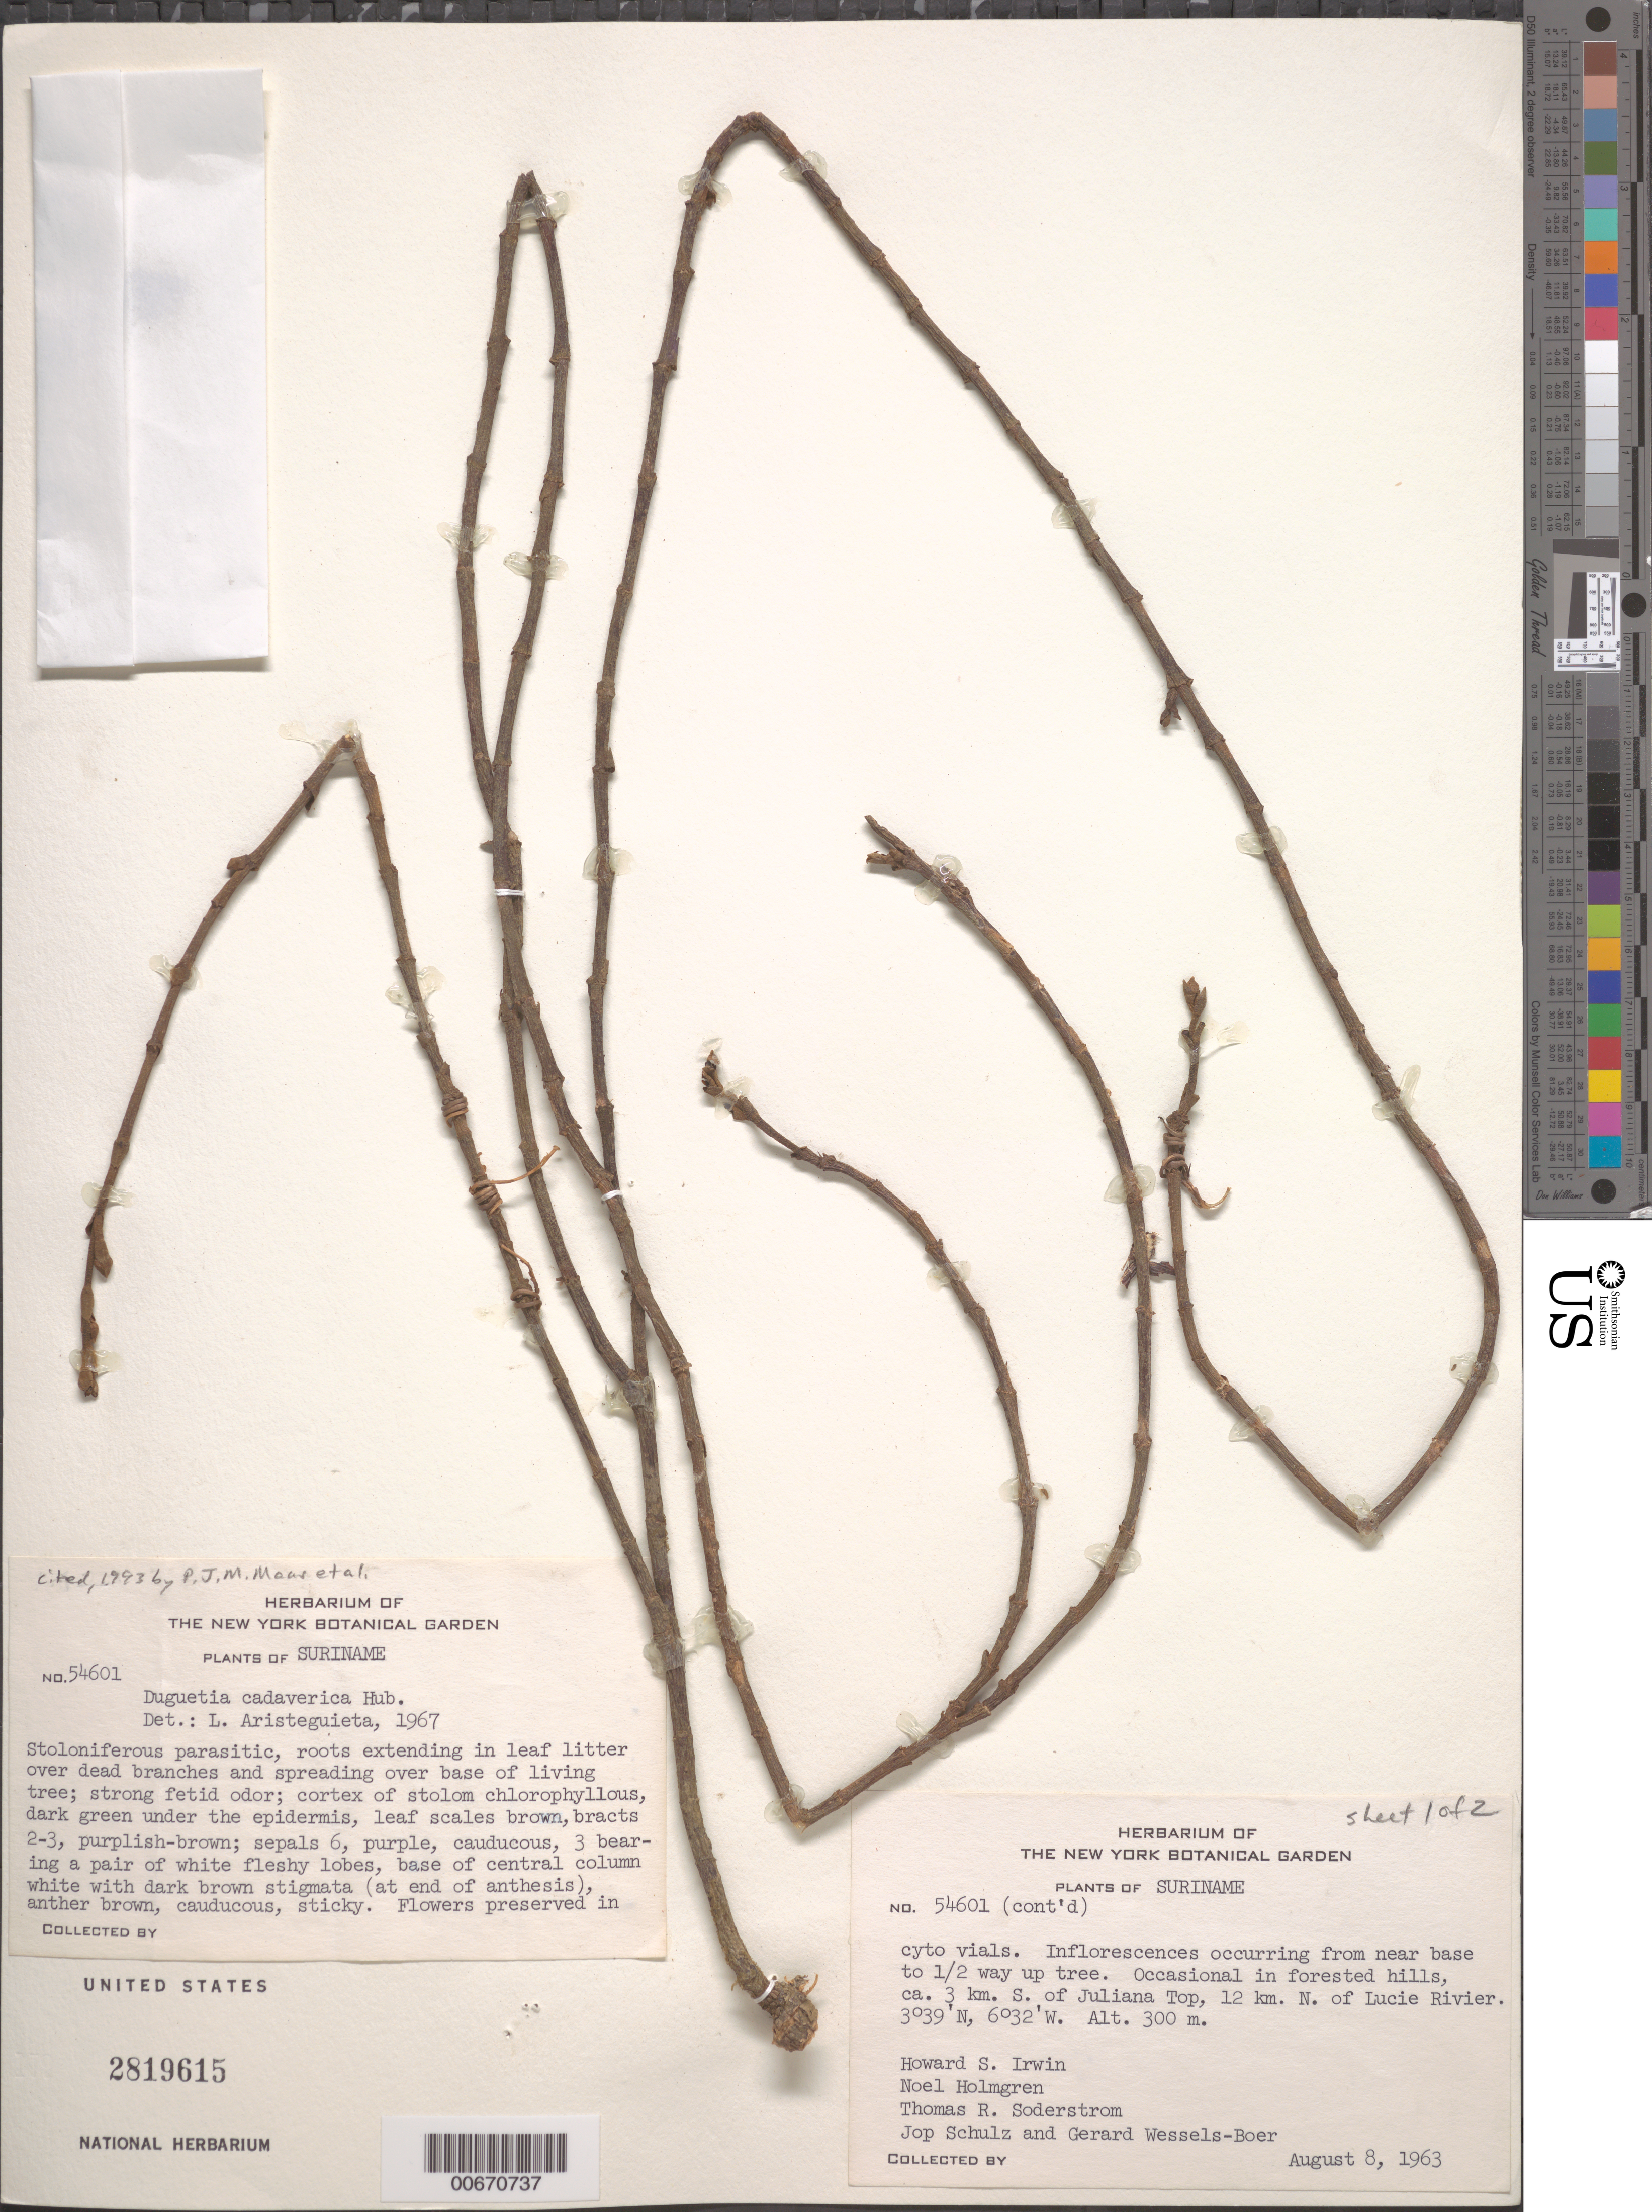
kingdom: Plantae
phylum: Tracheophyta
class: Magnoliopsida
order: Magnoliales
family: Annonaceae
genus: Duguetia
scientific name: Duguetia cadaverica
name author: Huber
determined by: Maas, Paul J. M.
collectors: H. Irwin, G. T. Prance, T. R. Soderstrom & N. H. Holmgren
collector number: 54601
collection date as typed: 8-Aug-63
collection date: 1963-08-08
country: Suriname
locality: Wilhelminagebergte (Wilhelmina Mts.), 3 km S of Juliana Top, 12 km N of Lucie R.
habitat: Forested hills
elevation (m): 300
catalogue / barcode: US 2819615